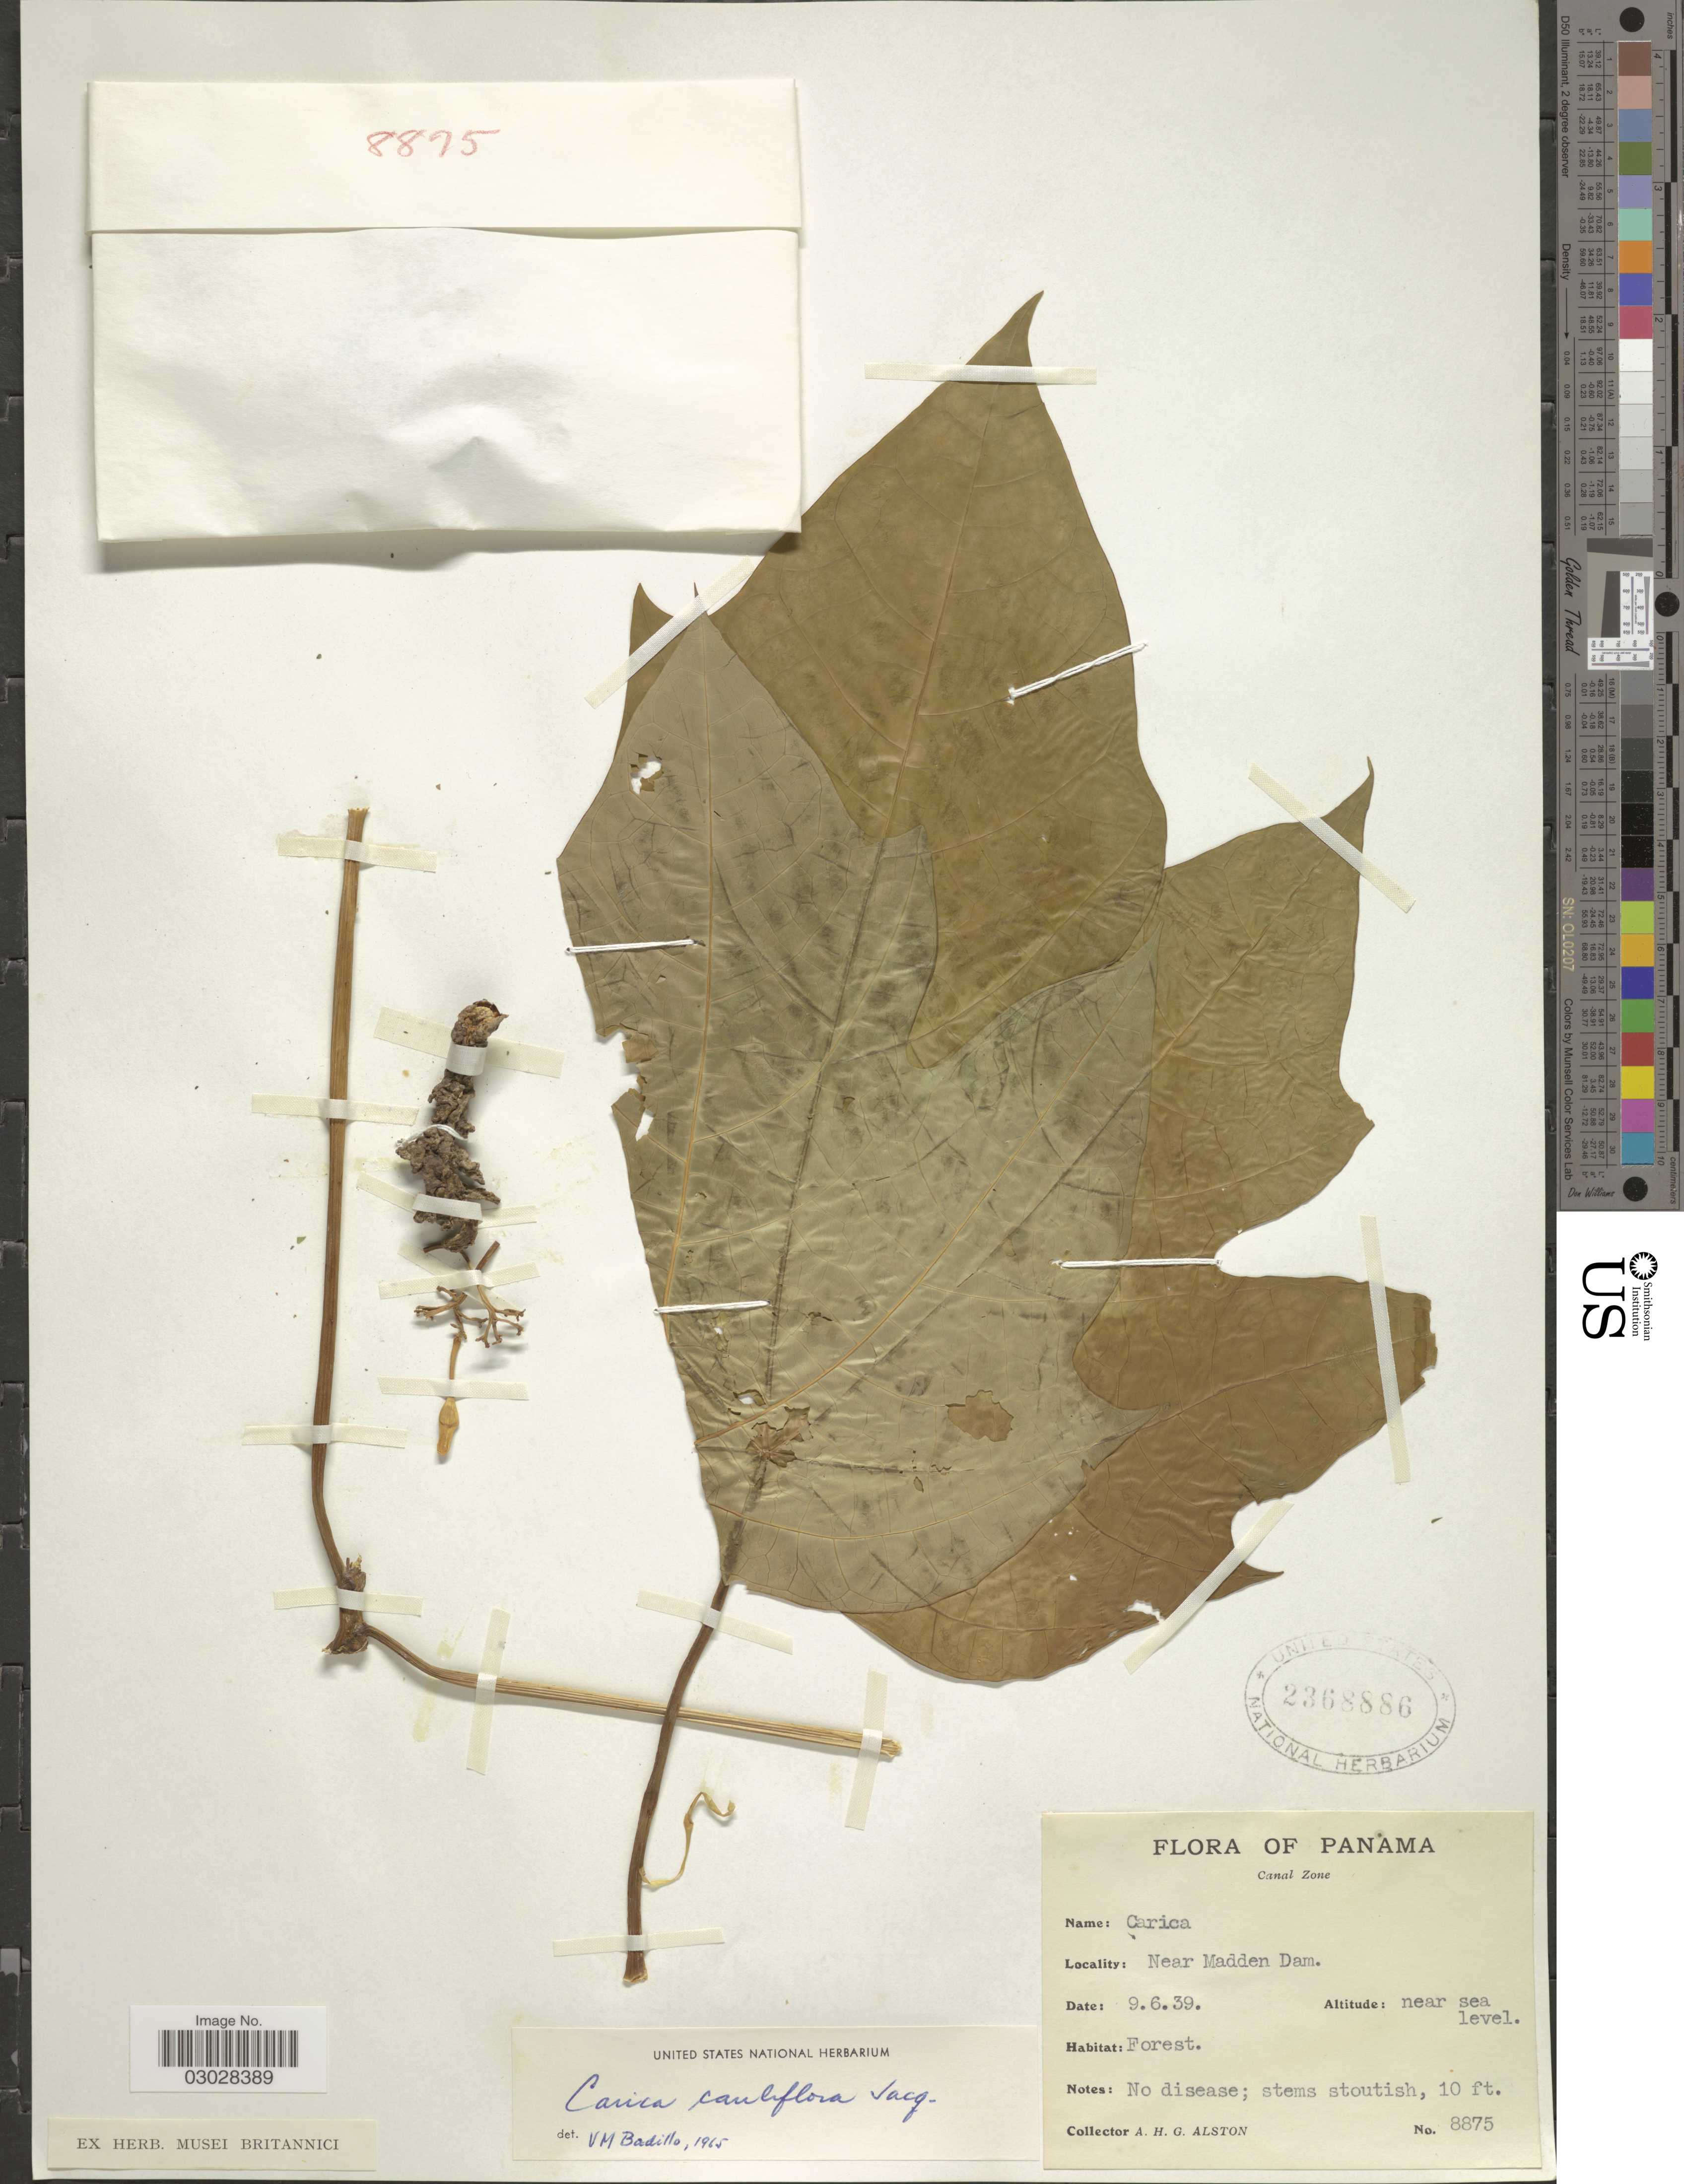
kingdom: Plantae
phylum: Tracheophyta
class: Magnoliopsida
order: Brassicales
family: Caricaceae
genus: Vasconcellea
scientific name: Vasconcellea cauliflora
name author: (Jacq.) A. DC.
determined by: Strong, M. T., (US), Smithsonian Institution - National Museum of Natural History (UNITED STATES)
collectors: A. H. Alston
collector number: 8875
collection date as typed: Transcribed d/m/y: 9/6/39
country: Panama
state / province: Colón / Panamá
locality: Canal Zone, Near Madden Dam.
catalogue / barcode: US 2368886